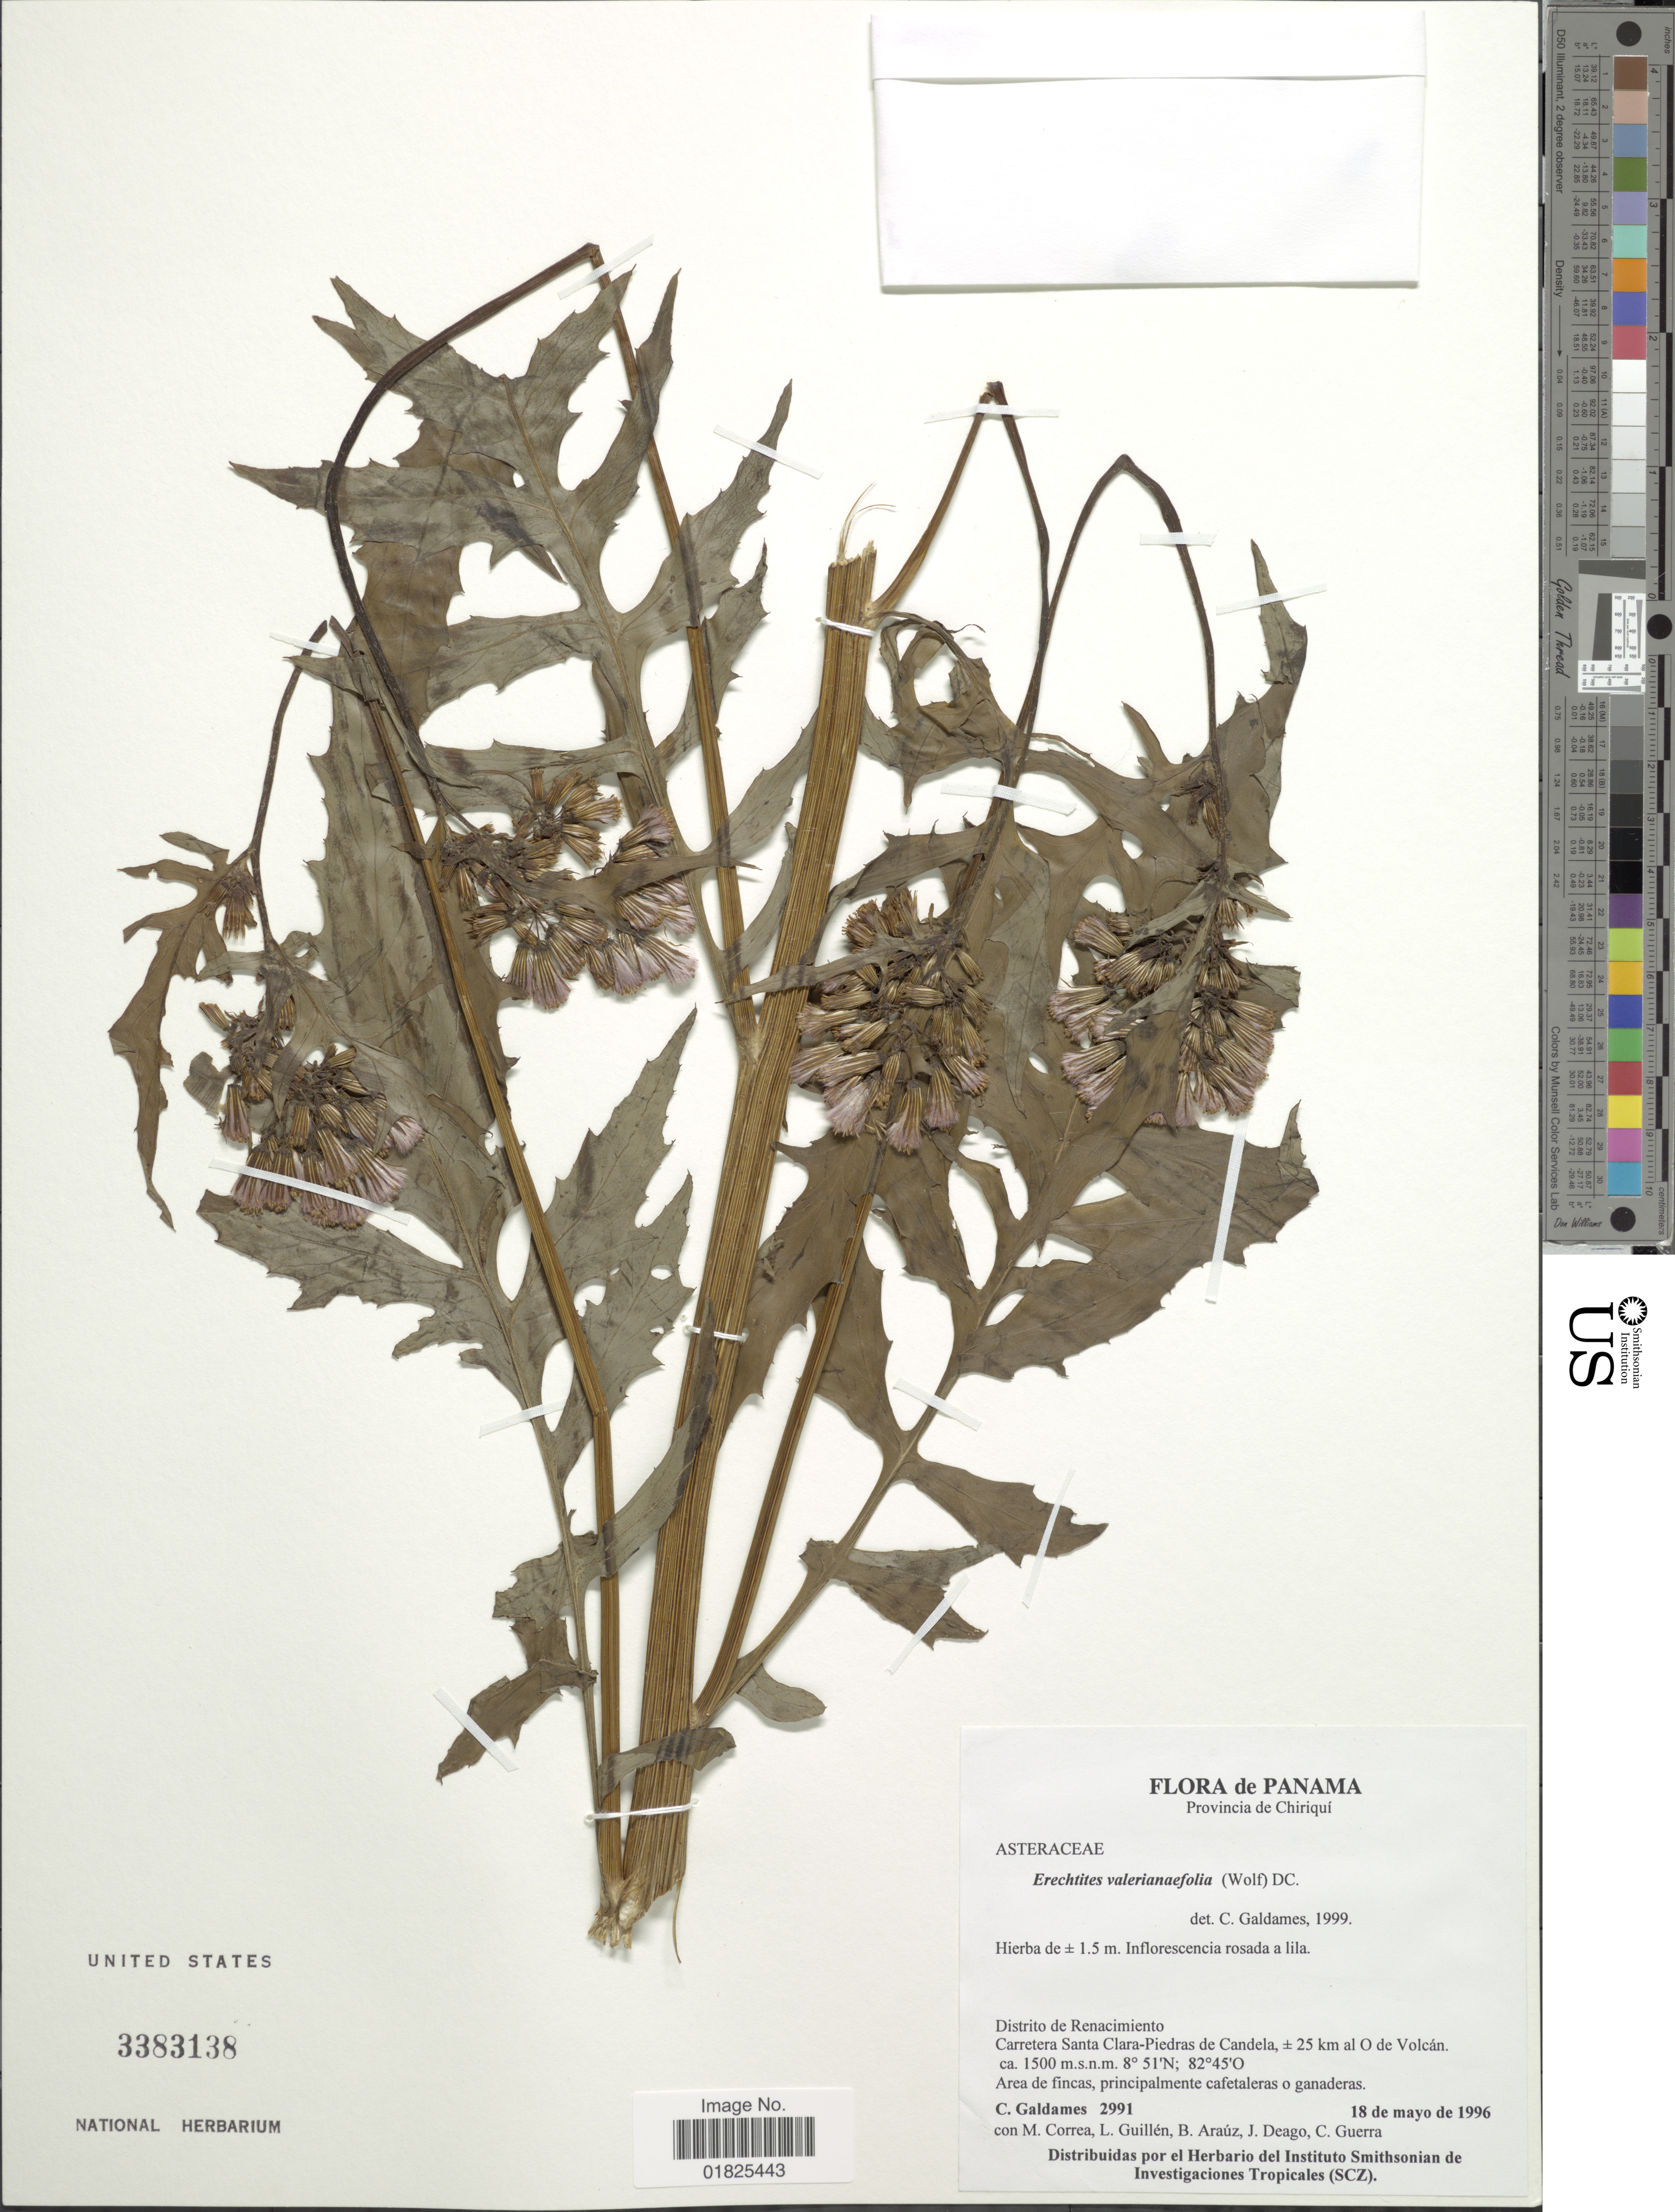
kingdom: Plantae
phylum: Tracheophyta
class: Magnoliopsida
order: Asterales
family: Asteraceae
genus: Erechtites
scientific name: Erechtites valerianifolius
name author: (Link ex Spreng.) DC.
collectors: C. Galdames, M. Correa, L. Guillén, B. Araúz & et al.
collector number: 2991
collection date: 1996-05-18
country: Panama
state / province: Chiriqui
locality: Distrito de Renacimiento. Carretera Santa Clara-Piedras de Candela, +- 25 km al O de Volcán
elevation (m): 1500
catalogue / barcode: US 3383138